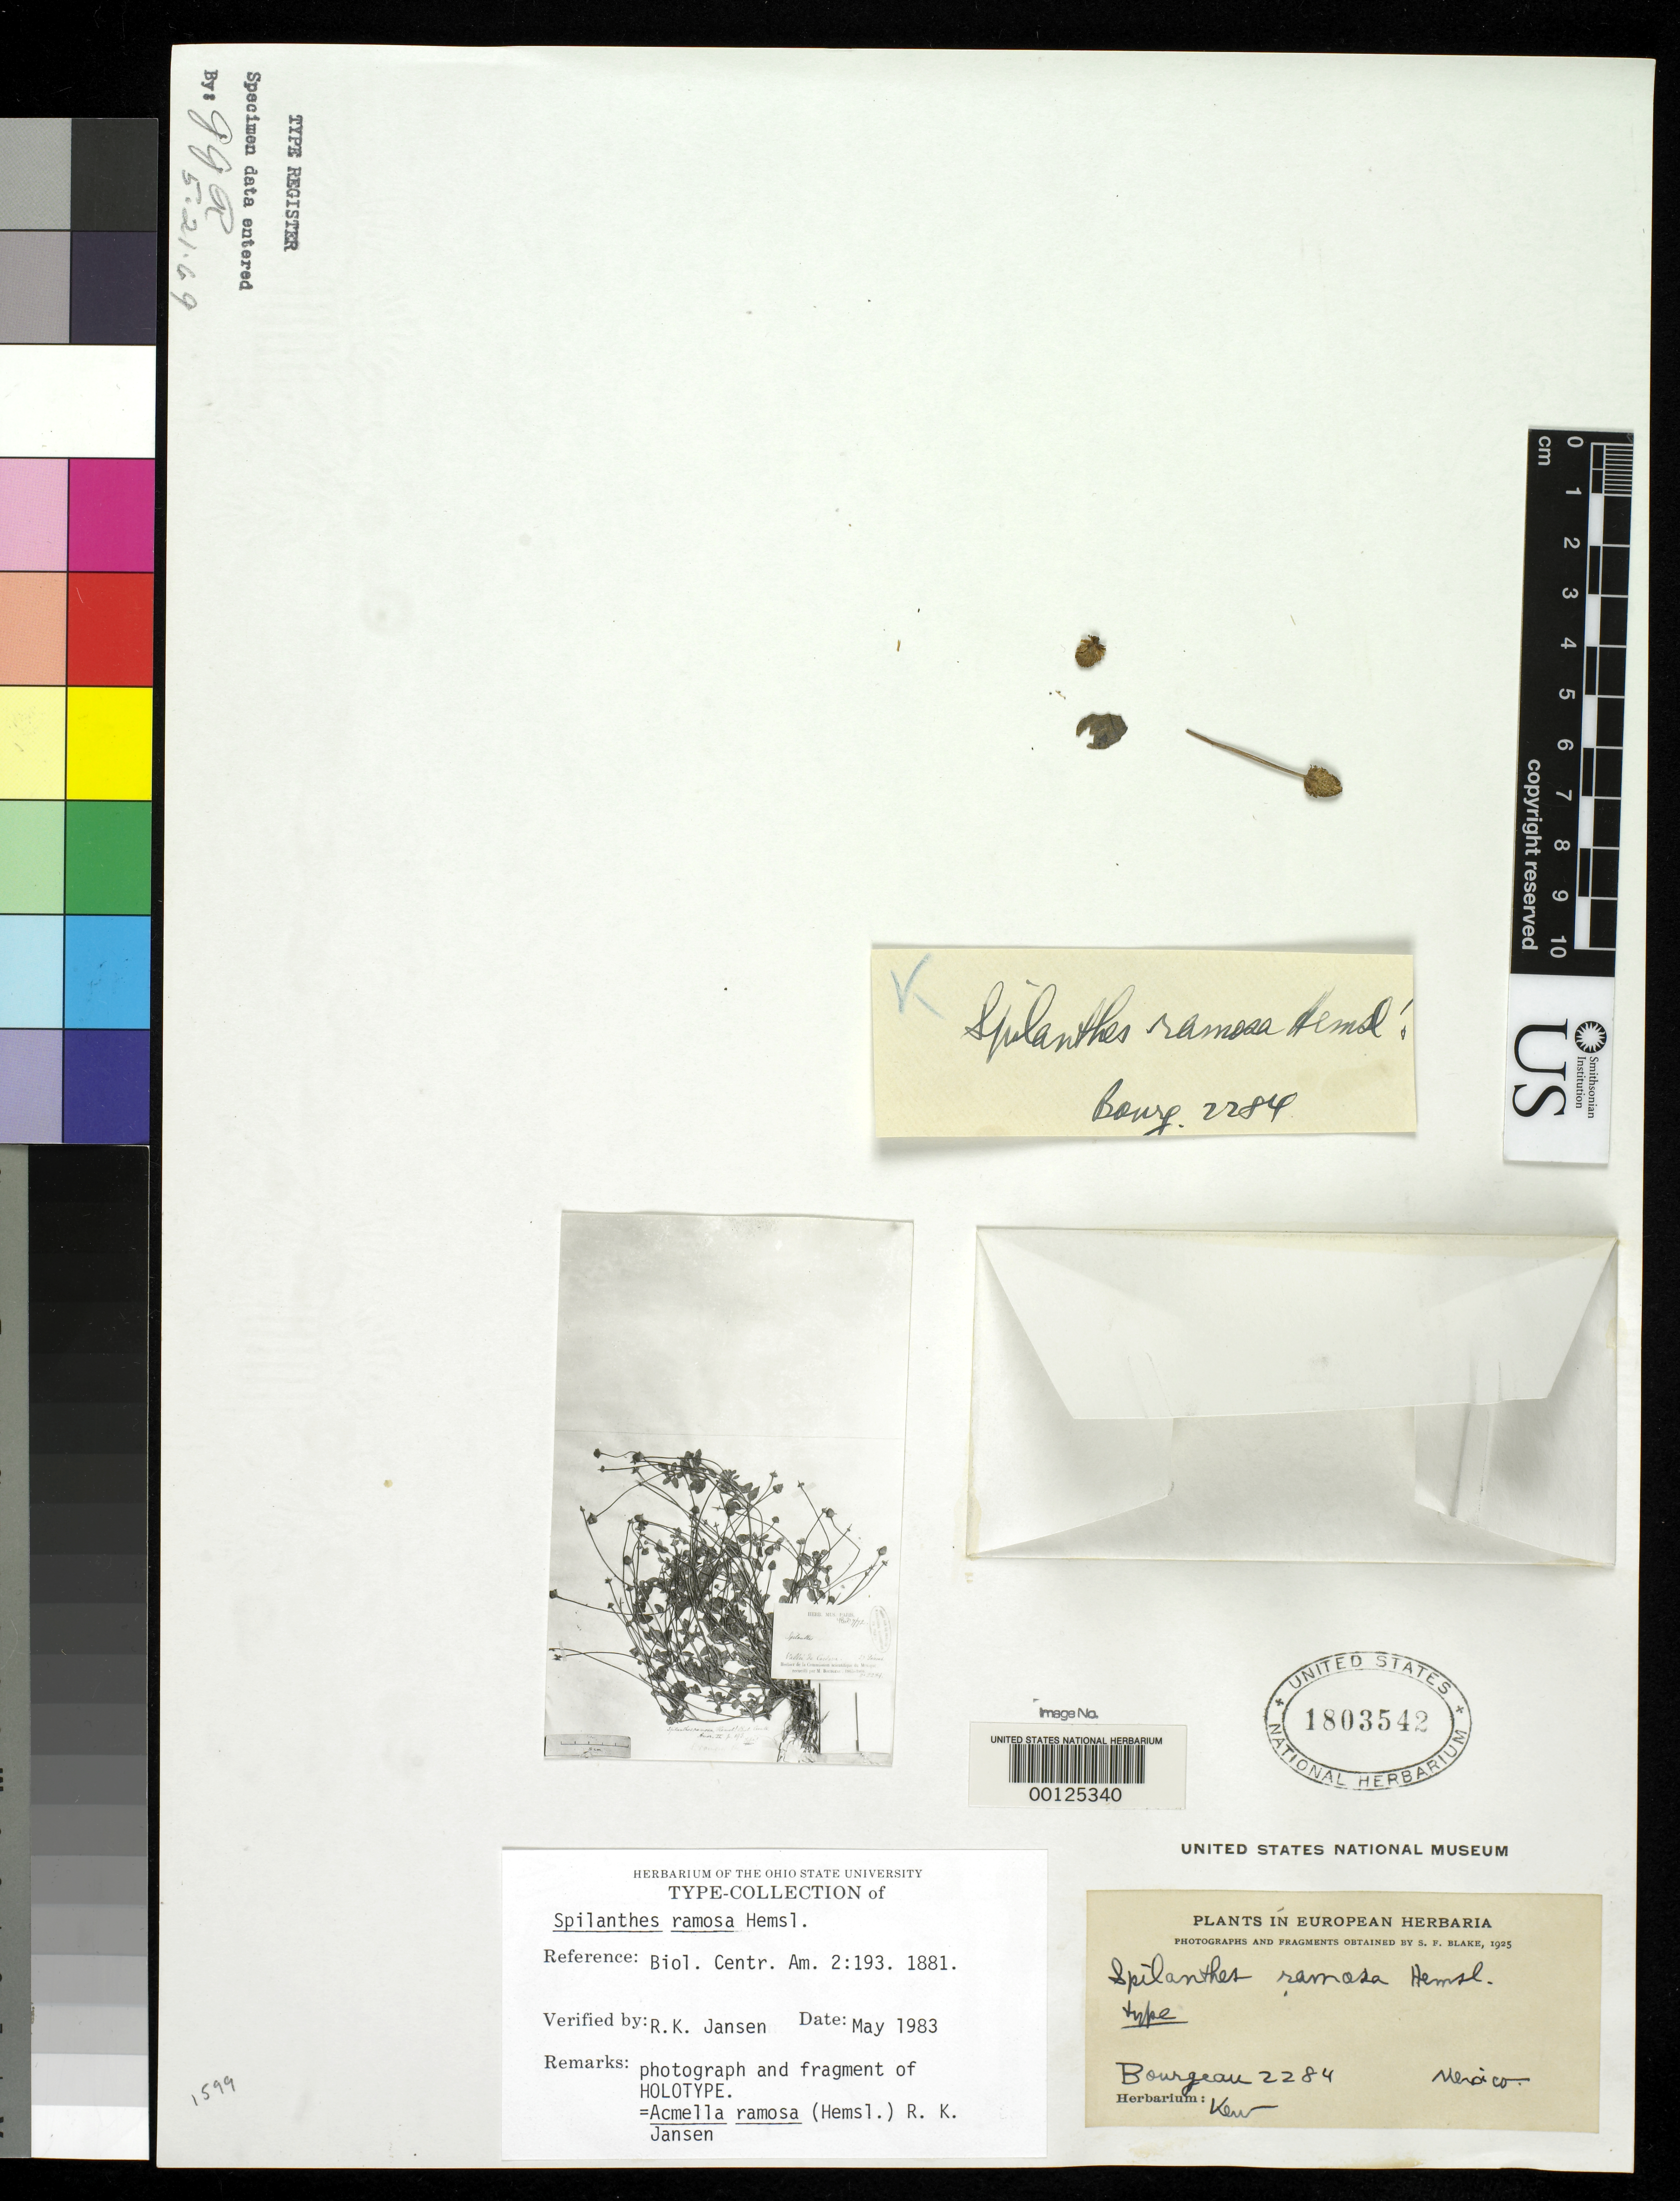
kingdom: Plantae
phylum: Tracheophyta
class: Magnoliopsida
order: Asterales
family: Asteraceae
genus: Spilanthes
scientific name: Spilanthes ramosa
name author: Hemsl.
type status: Isotype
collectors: E. Bourgeau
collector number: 2284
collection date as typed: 27 Dec 1865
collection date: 1865-12-27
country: Mexico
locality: Valley of Cordova.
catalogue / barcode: US 1803542